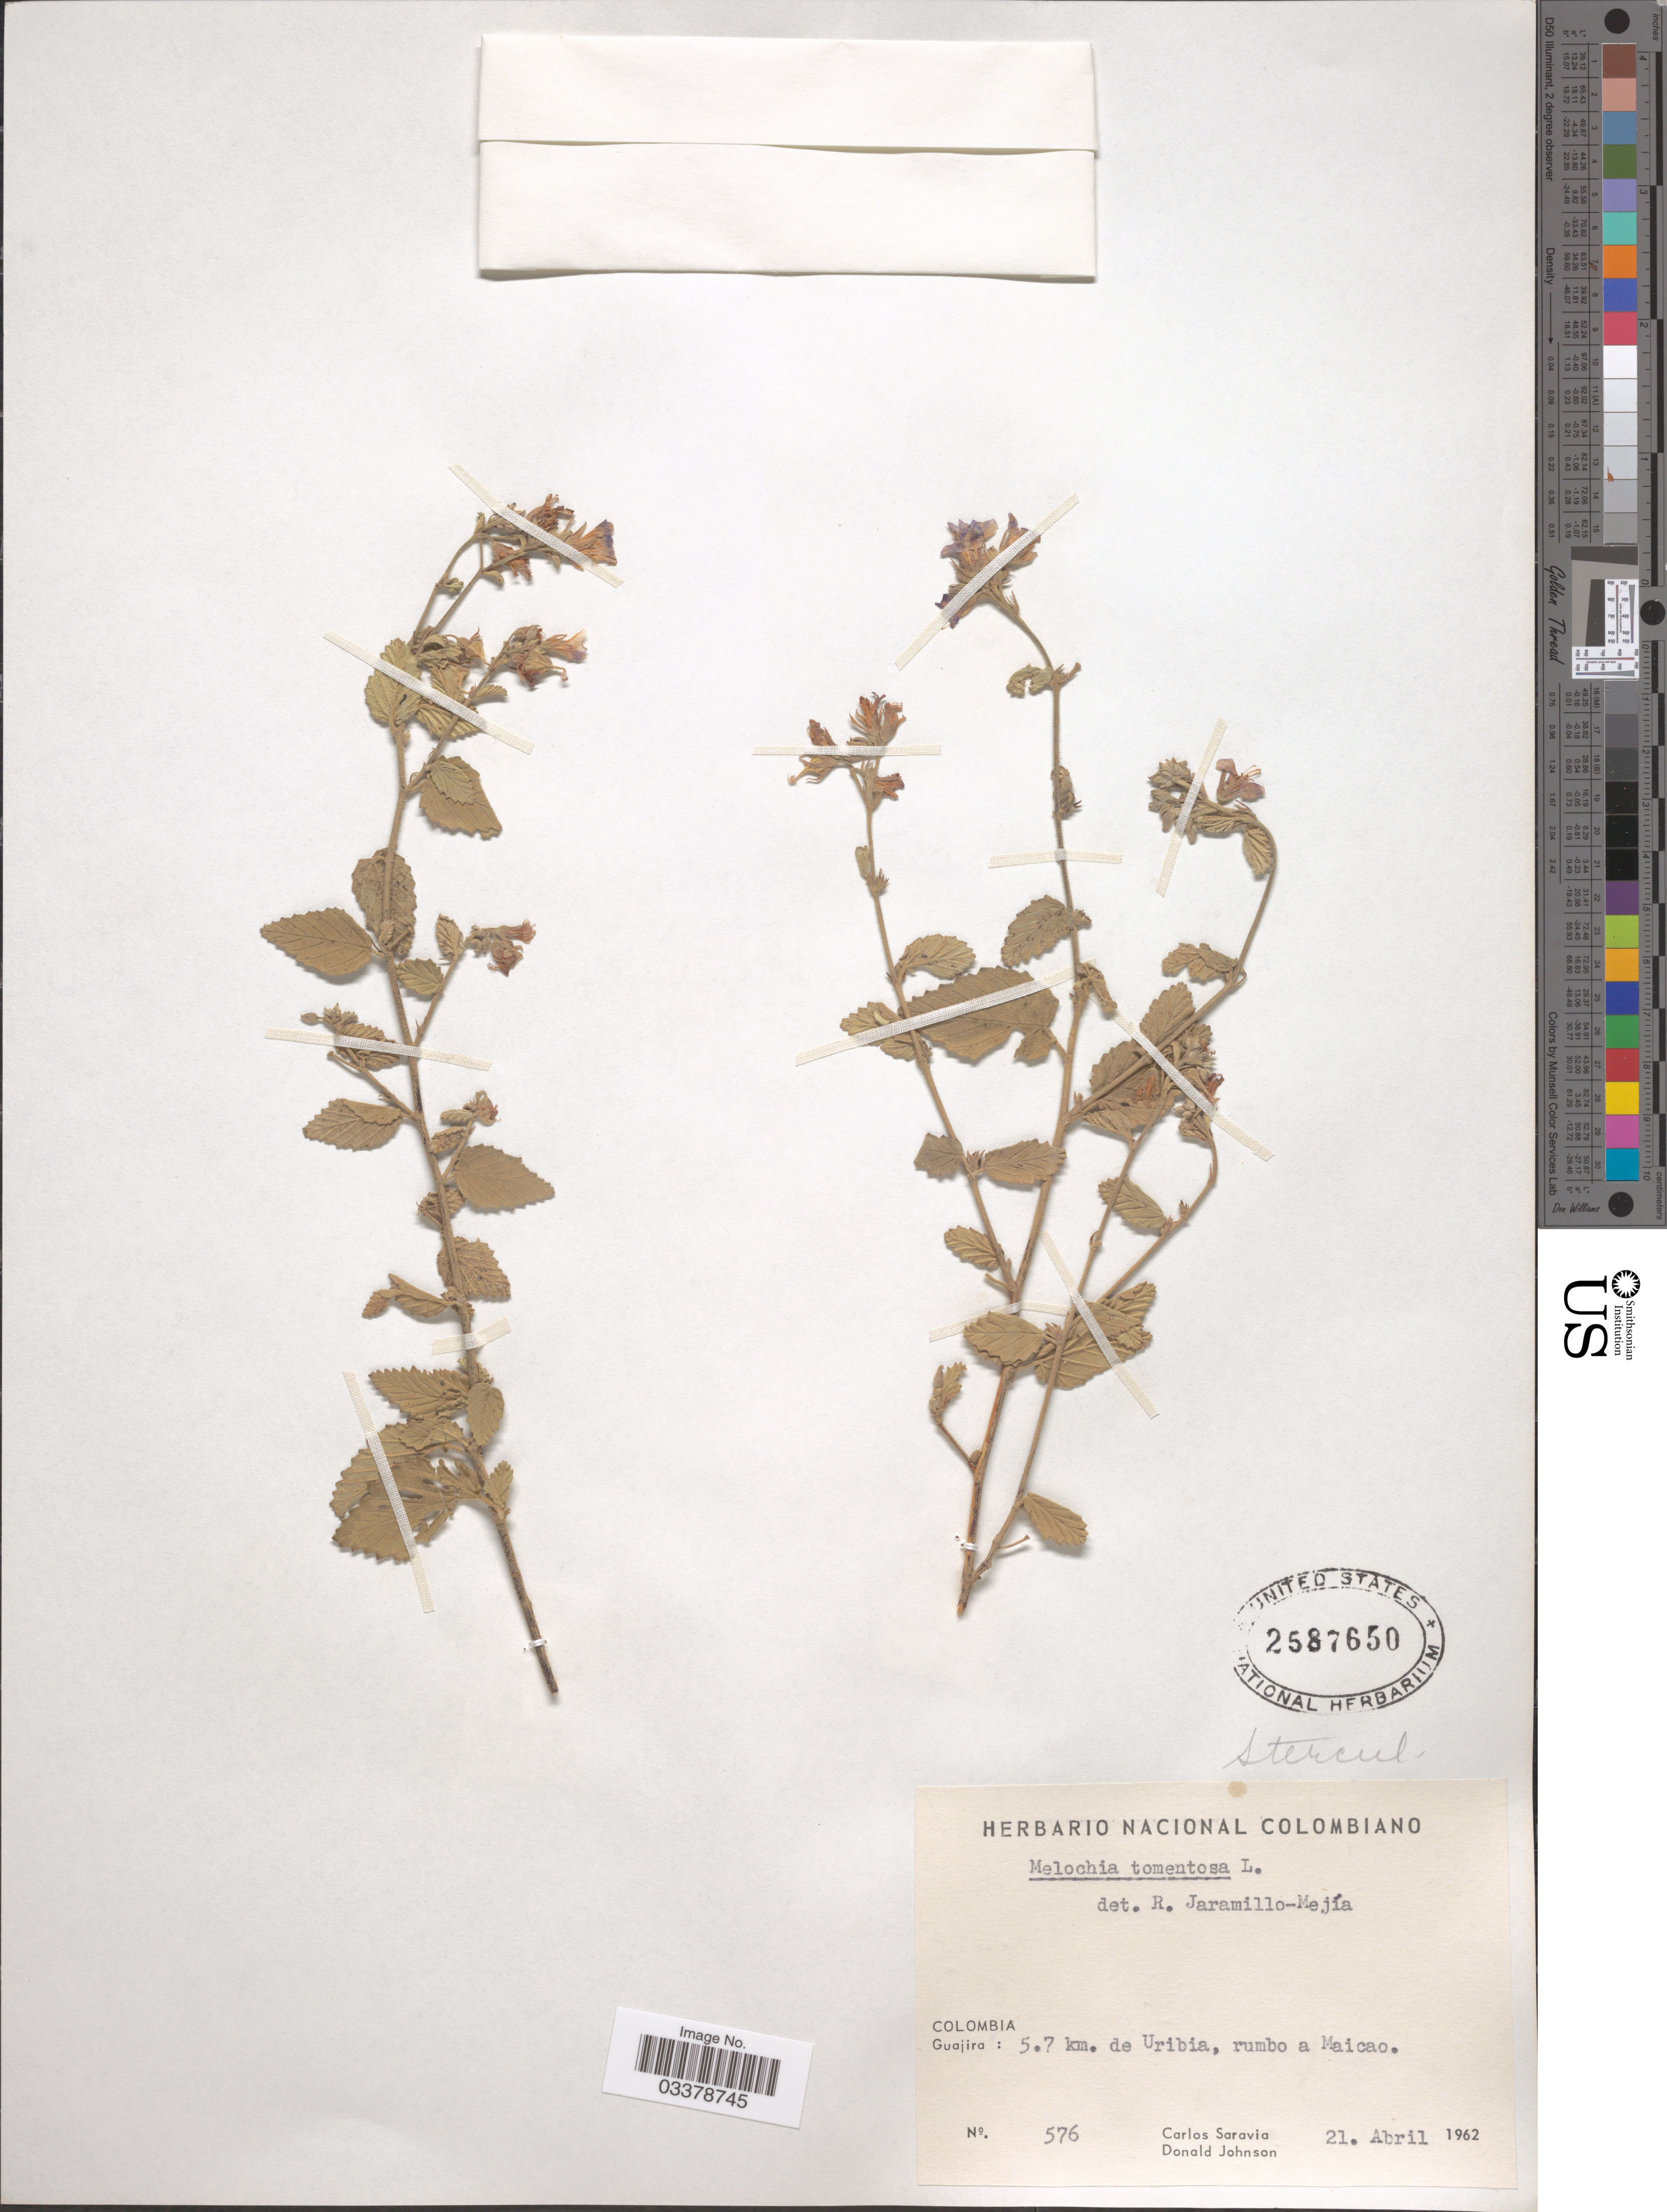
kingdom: Plantae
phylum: Tracheophyta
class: Magnoliopsida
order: Malvales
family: Malvaceae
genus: Melochia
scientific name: Melochia tomentosa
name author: L.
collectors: C. Saravia & D. Johnson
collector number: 576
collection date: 1962-04-21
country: Colombia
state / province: La Guajira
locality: Guajira: 5.7 km. de Uribia, rumbo a Maicao.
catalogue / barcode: US 2587650